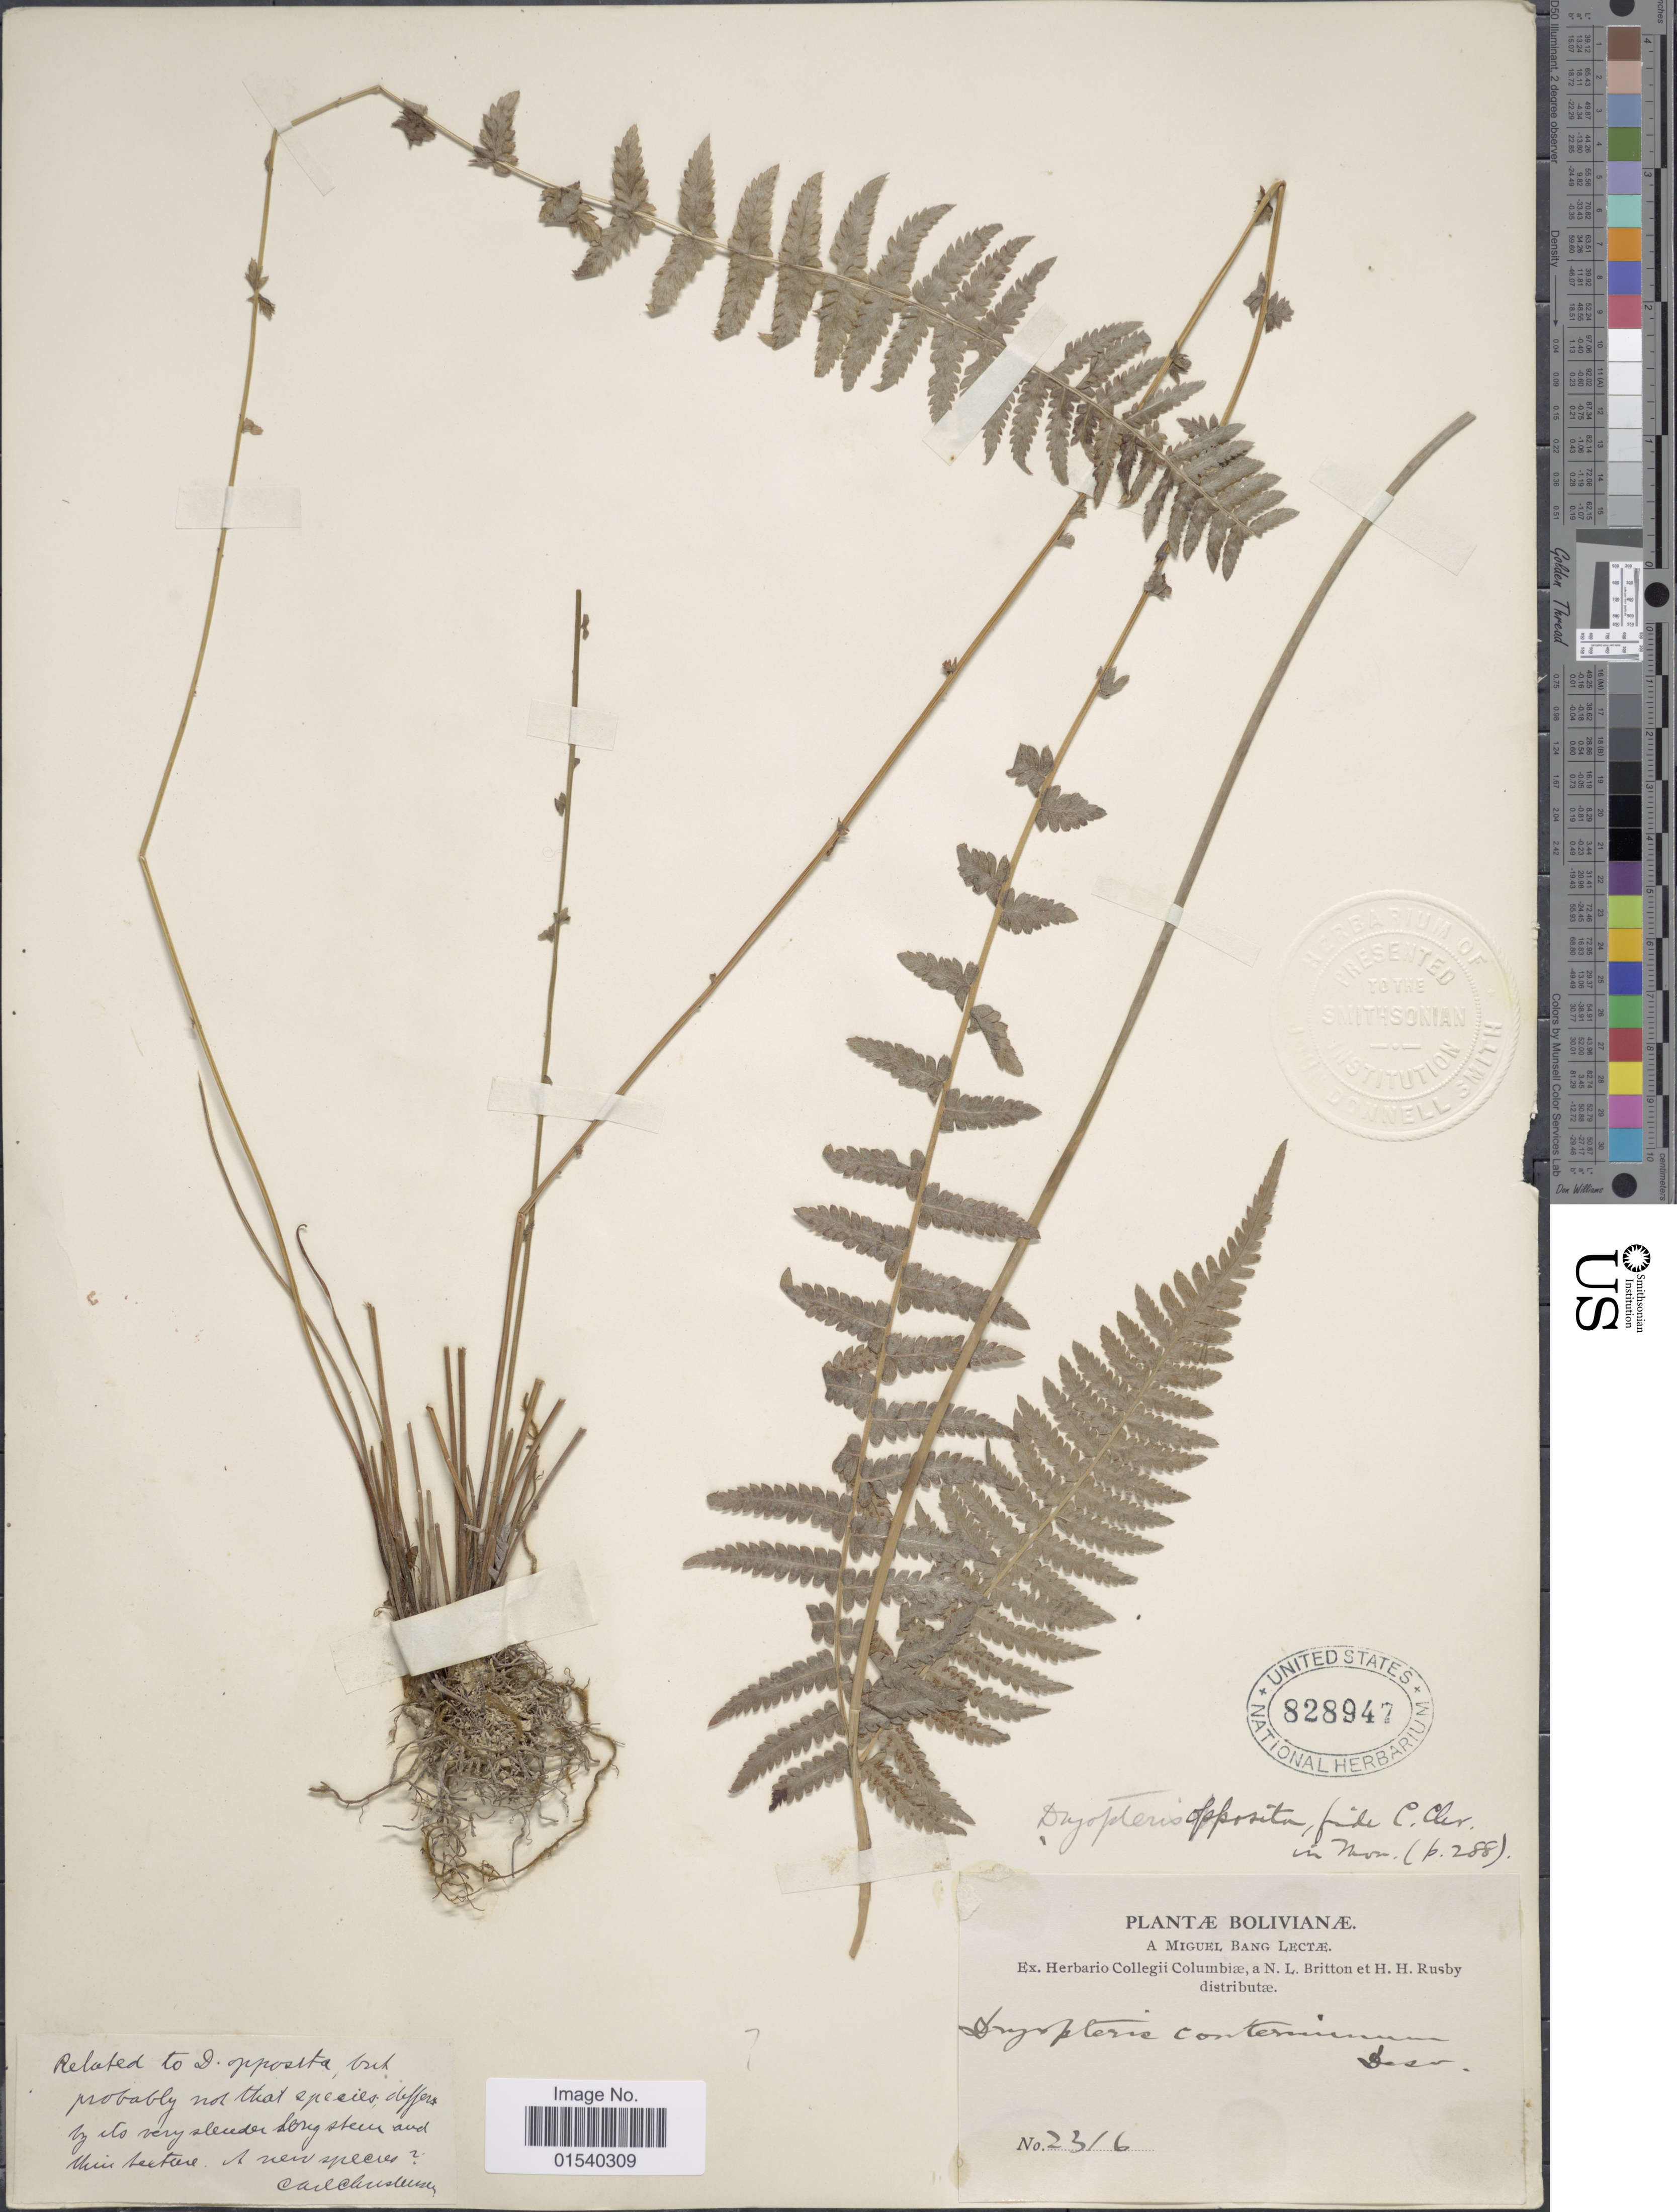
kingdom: Plantae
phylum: Tracheophyta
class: Polypodiopsida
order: Polypodiales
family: Thelypteridaceae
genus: Amauropelta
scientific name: Amauropelta opposita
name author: (Vahl) Pic. Serm.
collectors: M. Bang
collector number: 2316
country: Bolivia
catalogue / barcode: US 828947